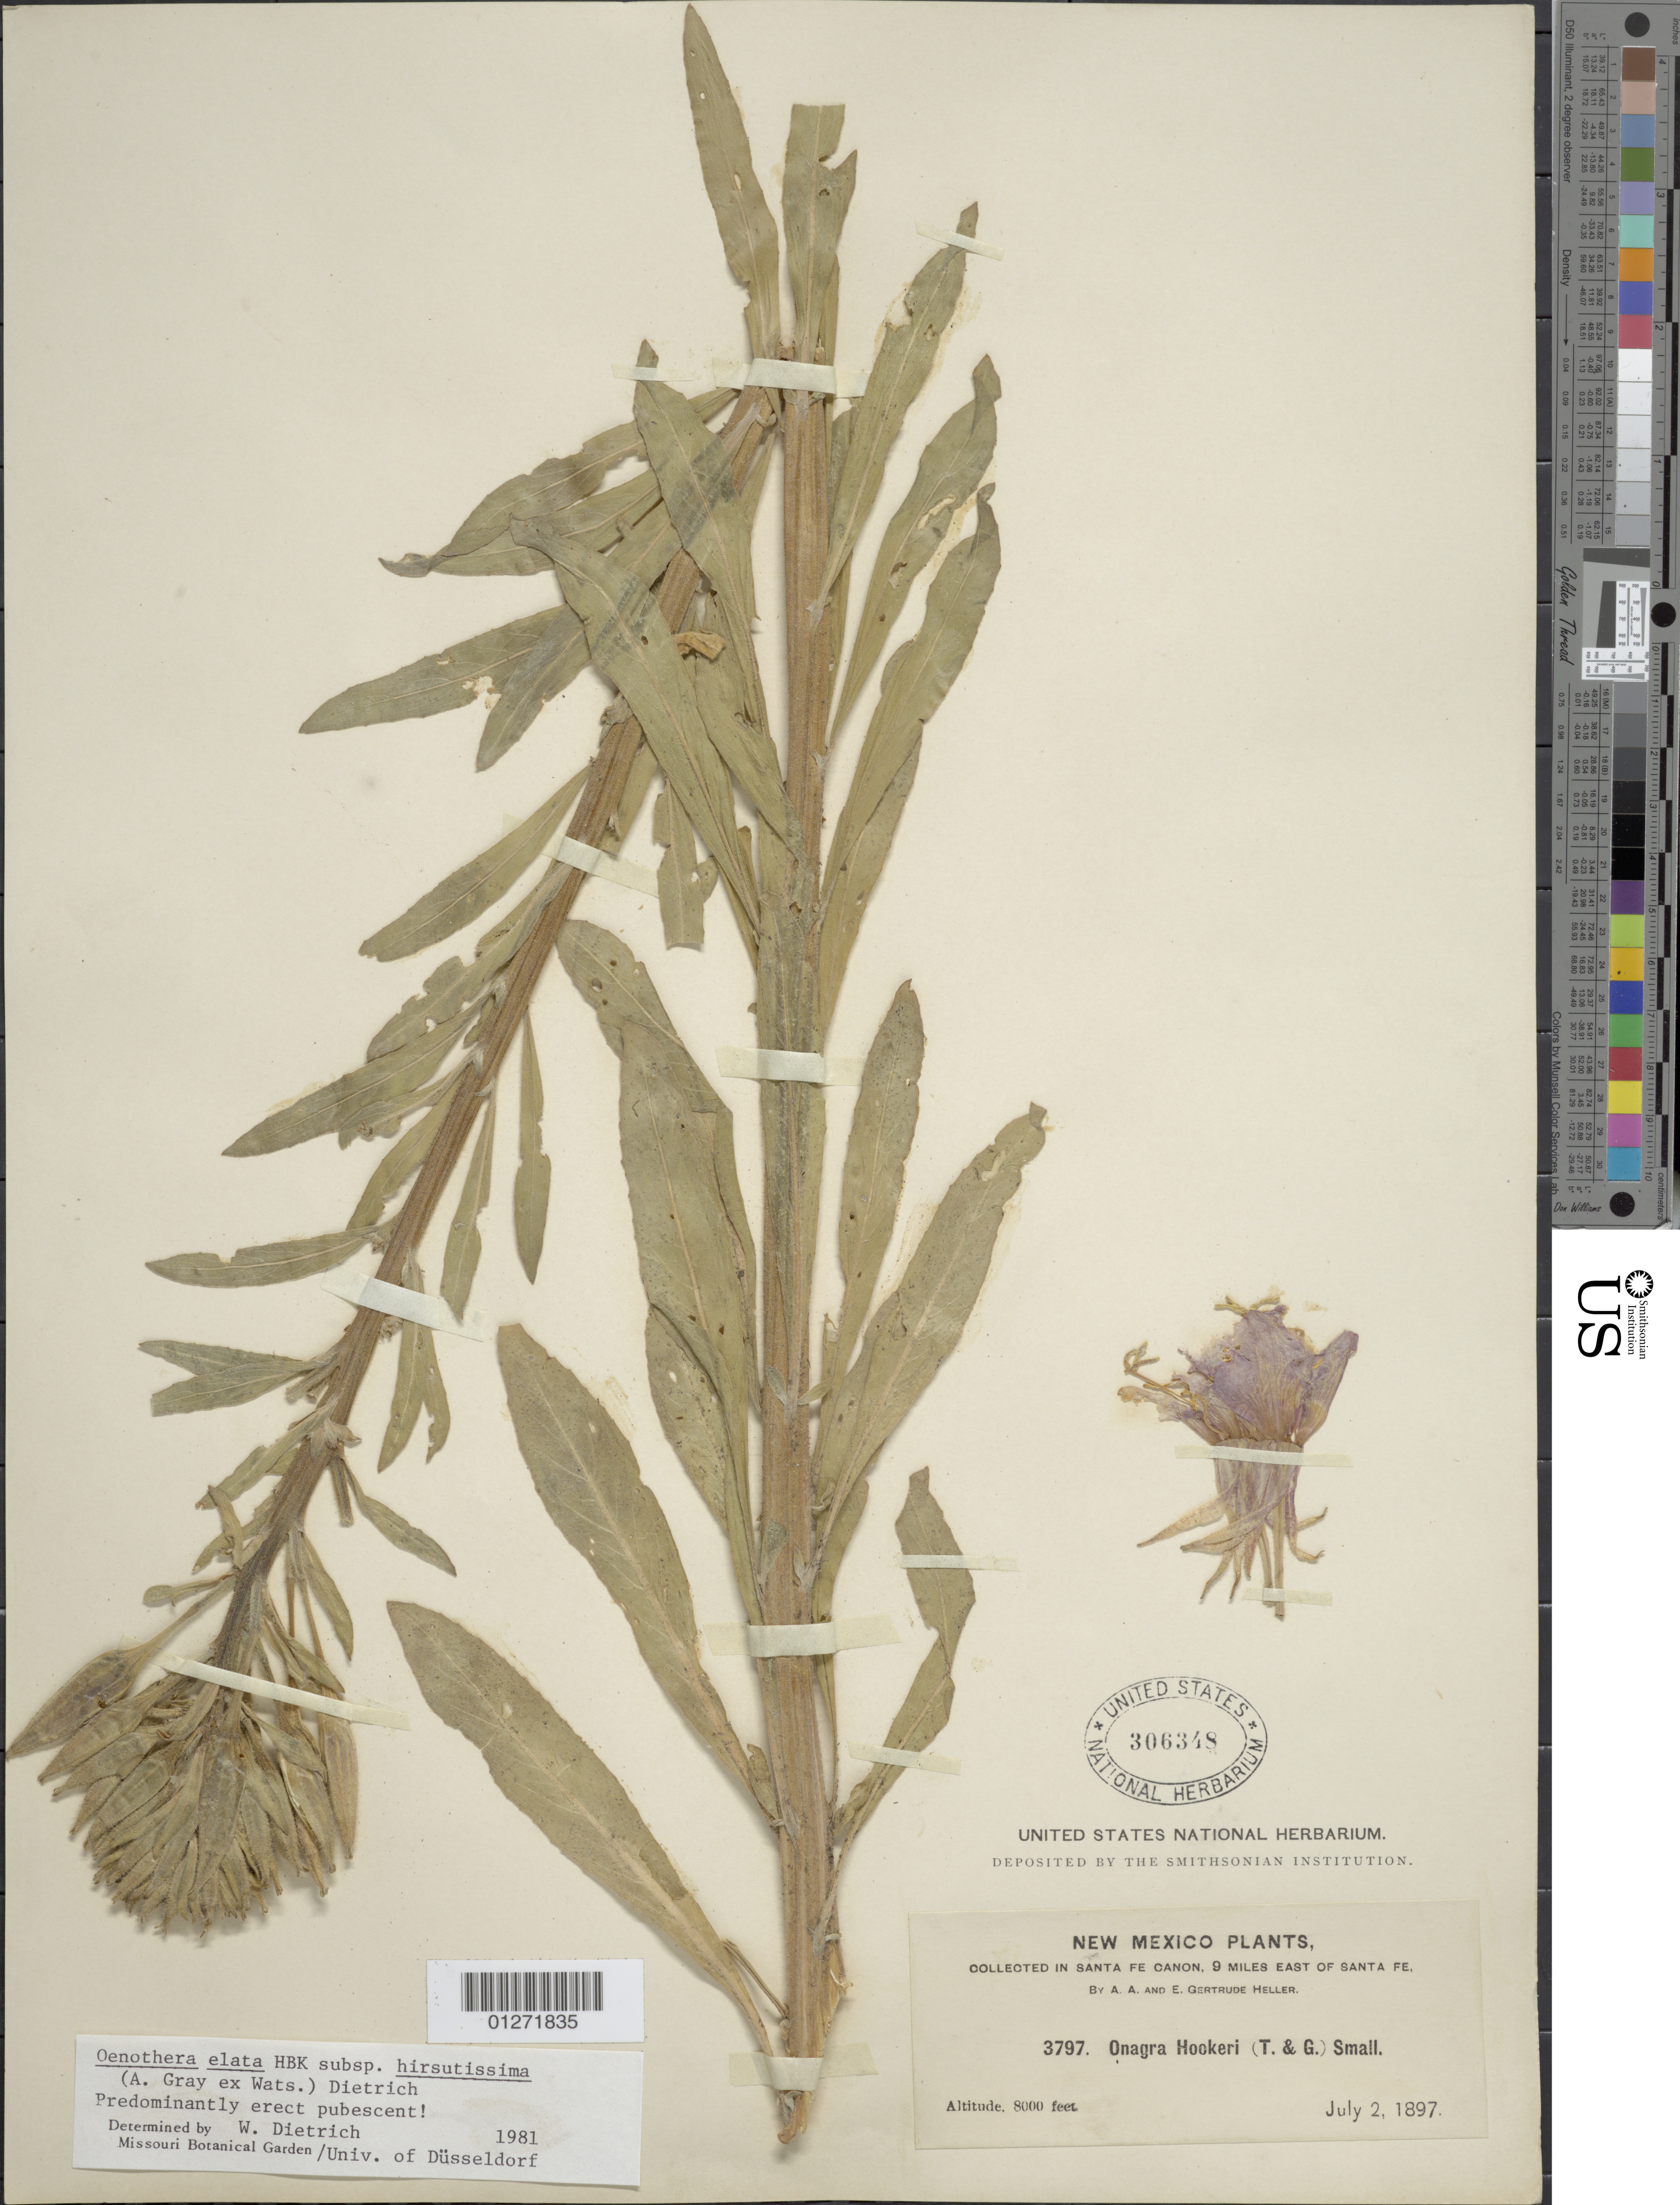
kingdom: Plantae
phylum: Tracheophyta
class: Magnoliopsida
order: Myrtales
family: Onagraceae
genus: Oenothera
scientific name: Oenothera elata subsp. hirsutissima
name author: (A. Gray ex S. Watson) W. Dietr.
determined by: Dietrich, W.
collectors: A. A. Heller & E. G. Heller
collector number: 3797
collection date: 1897-07-02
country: United States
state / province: New Mexico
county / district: Santa Fe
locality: Santa Fe Canyon, 9 mi E of Santa Fe.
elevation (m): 2438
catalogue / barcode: US 306348